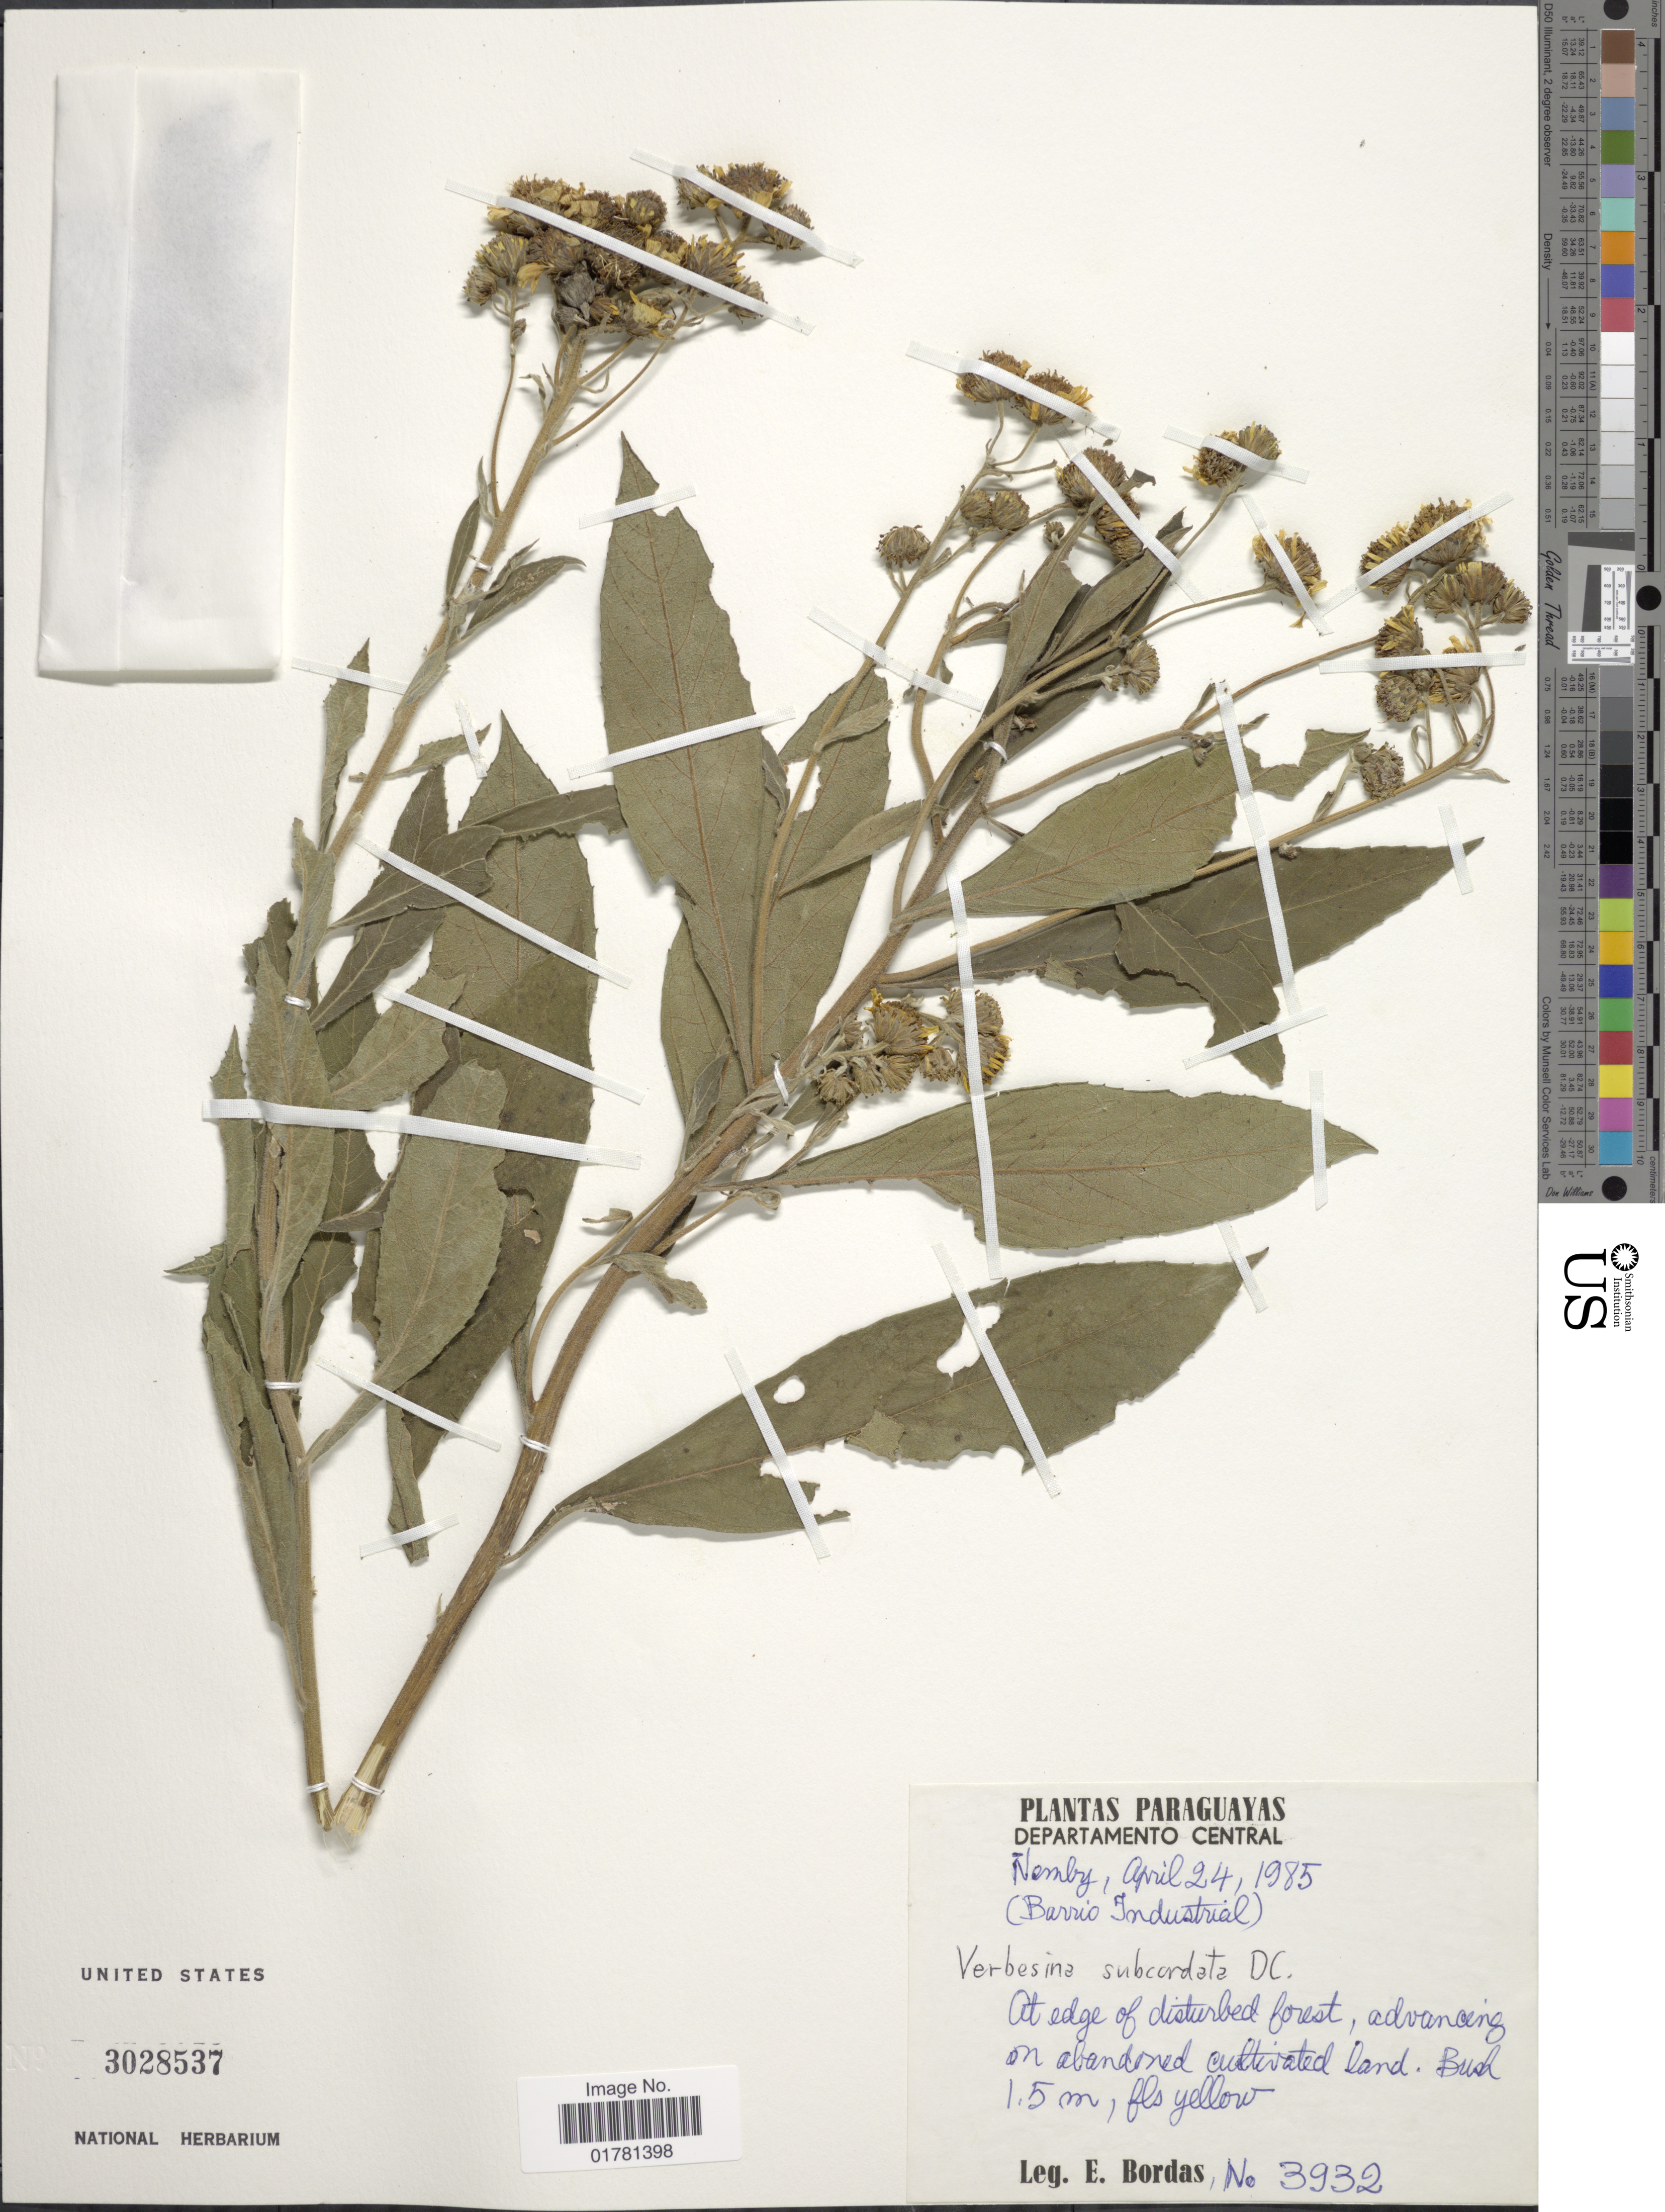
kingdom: Plantae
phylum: Tracheophyta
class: Magnoliopsida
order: Asterales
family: Asteraceae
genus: Verbesina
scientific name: Verbesina subcordata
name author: DC.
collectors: E. Bordas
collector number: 3932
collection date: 1985-04-24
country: Paraguay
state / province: Central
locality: Departamento Central Nemby (Barrio Industrial)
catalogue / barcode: US 3028537